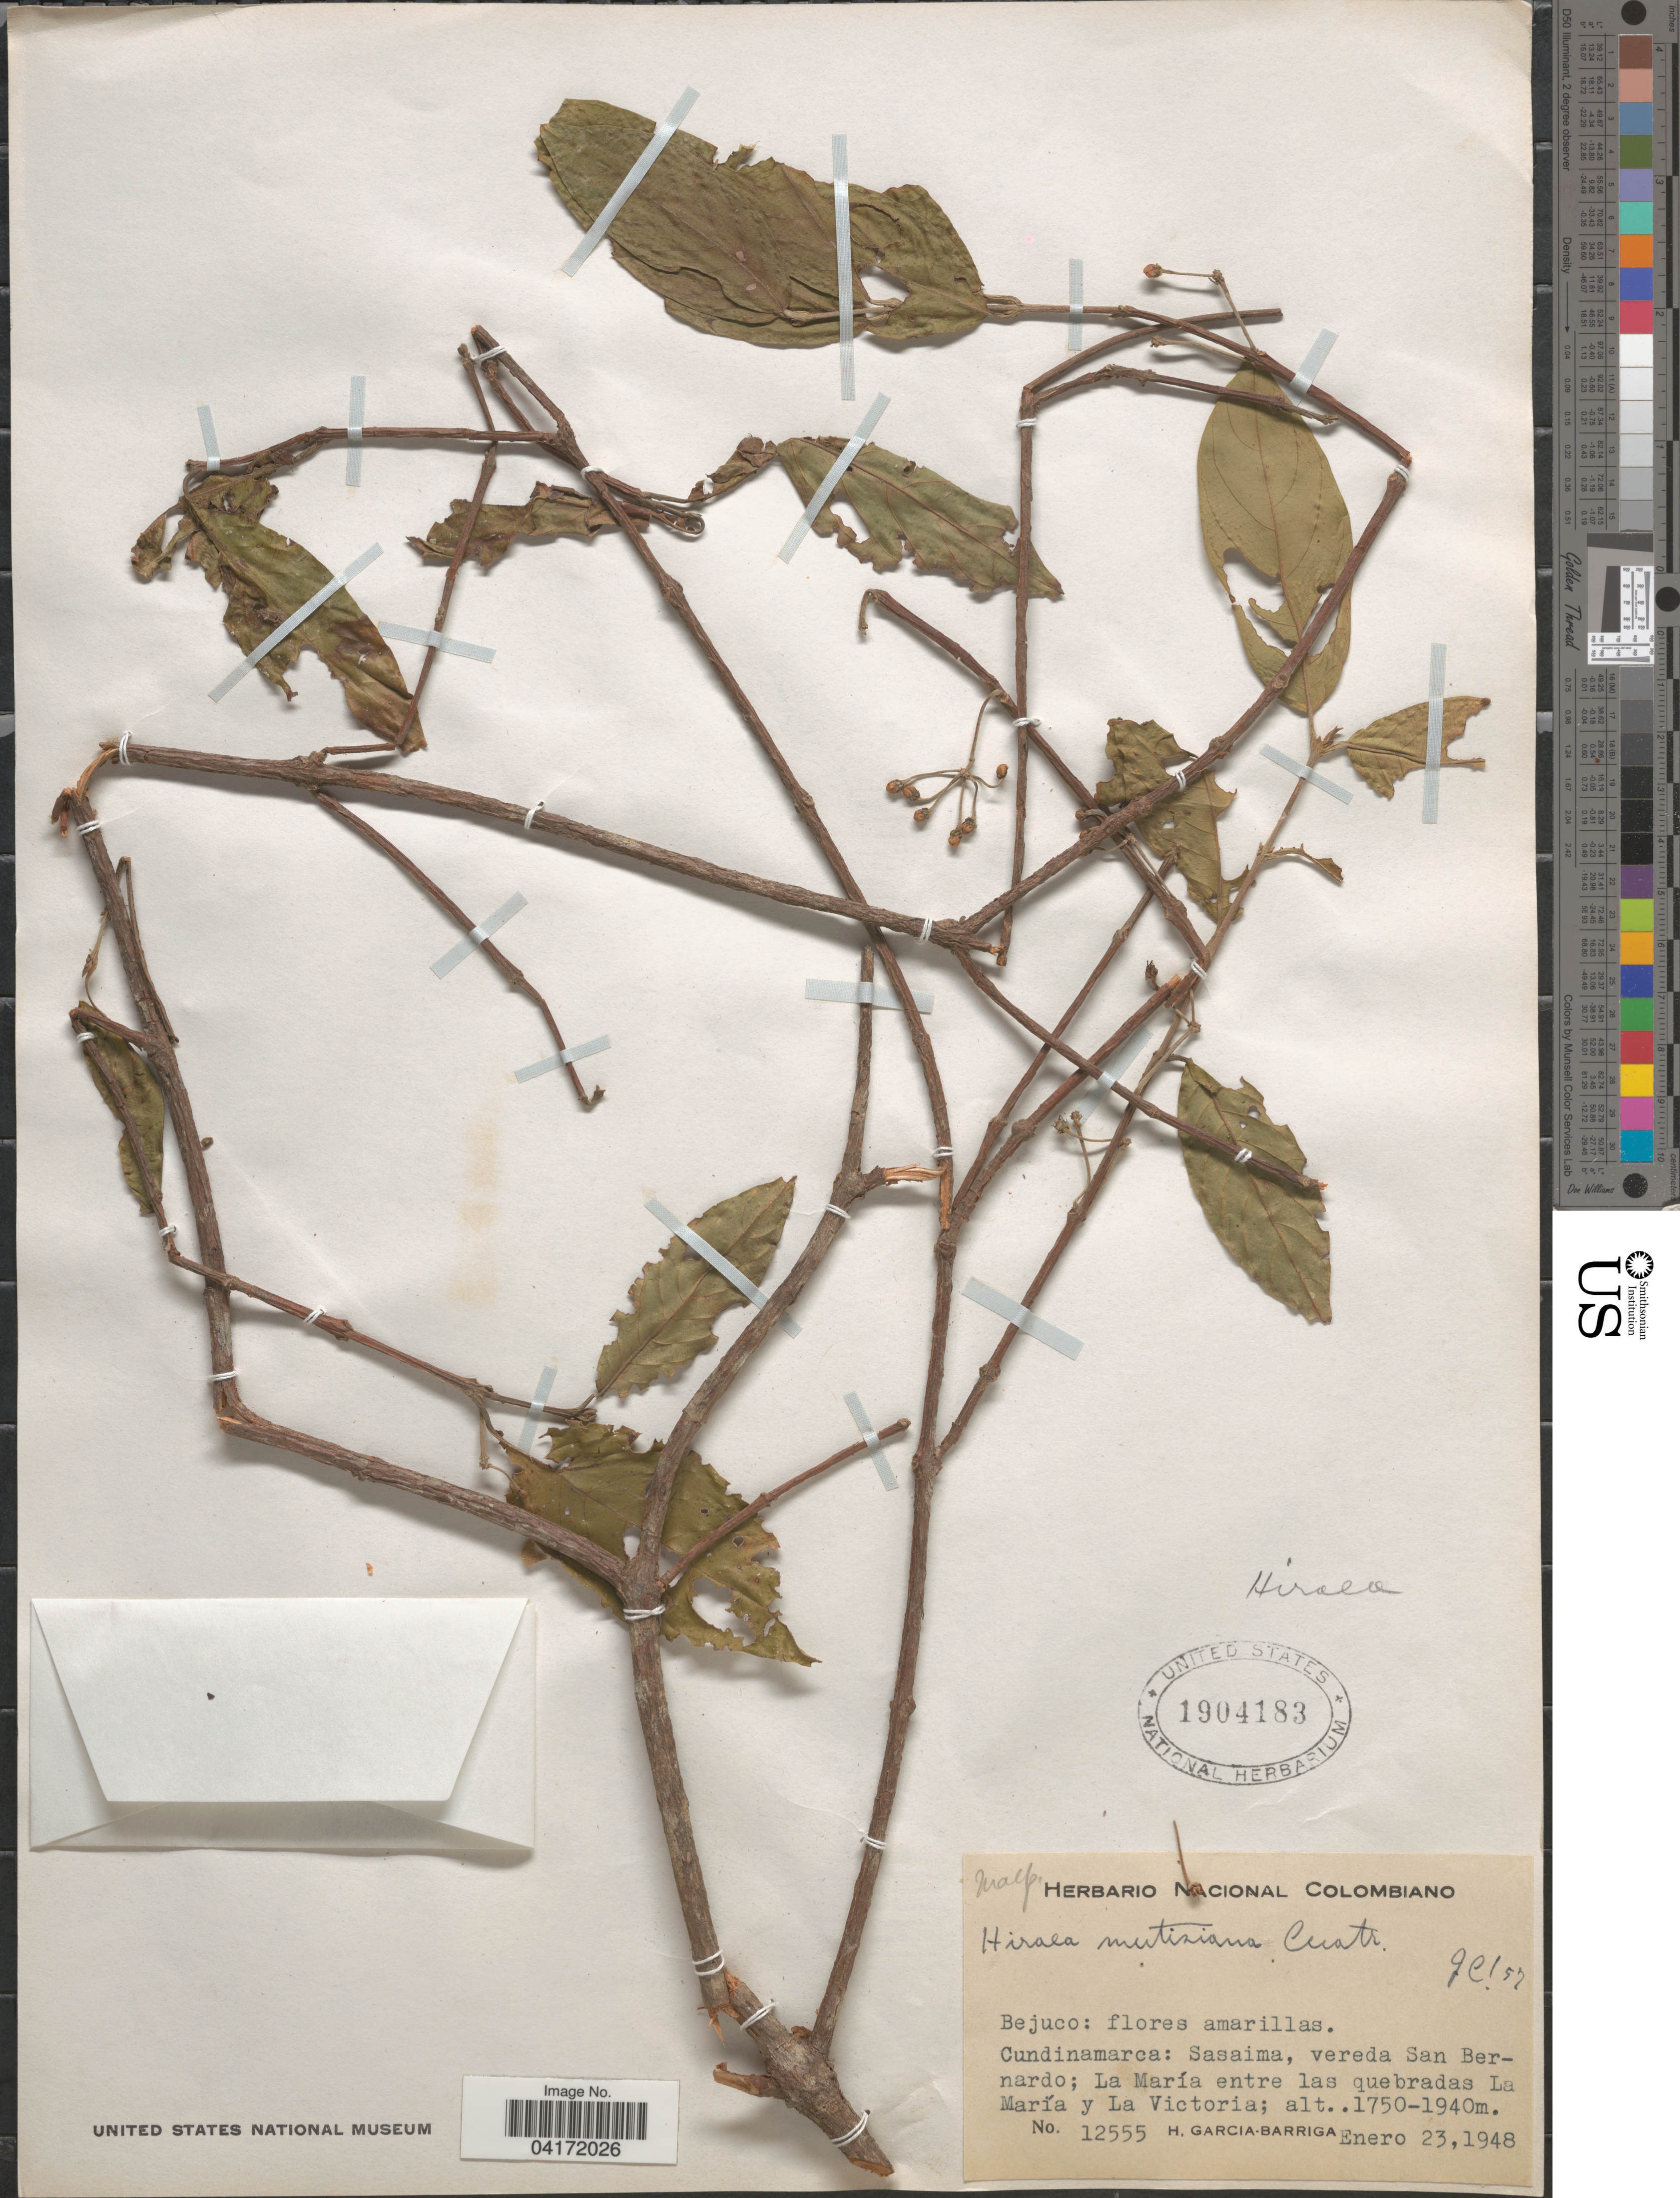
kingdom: Plantae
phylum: Tracheophyta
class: Magnoliopsida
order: Malpighiales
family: Malpighiaceae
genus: Hiraea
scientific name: Hiraea mutisiana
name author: Cuatrec.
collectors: H. García Barriga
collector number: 12555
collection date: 1948-01-23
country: Colombia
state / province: Cundinamarca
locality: Bejuco. Sasaima, vereda San Bernardo; La María entre las quebradas La María y La Victoria.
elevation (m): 1750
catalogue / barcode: US 1904183